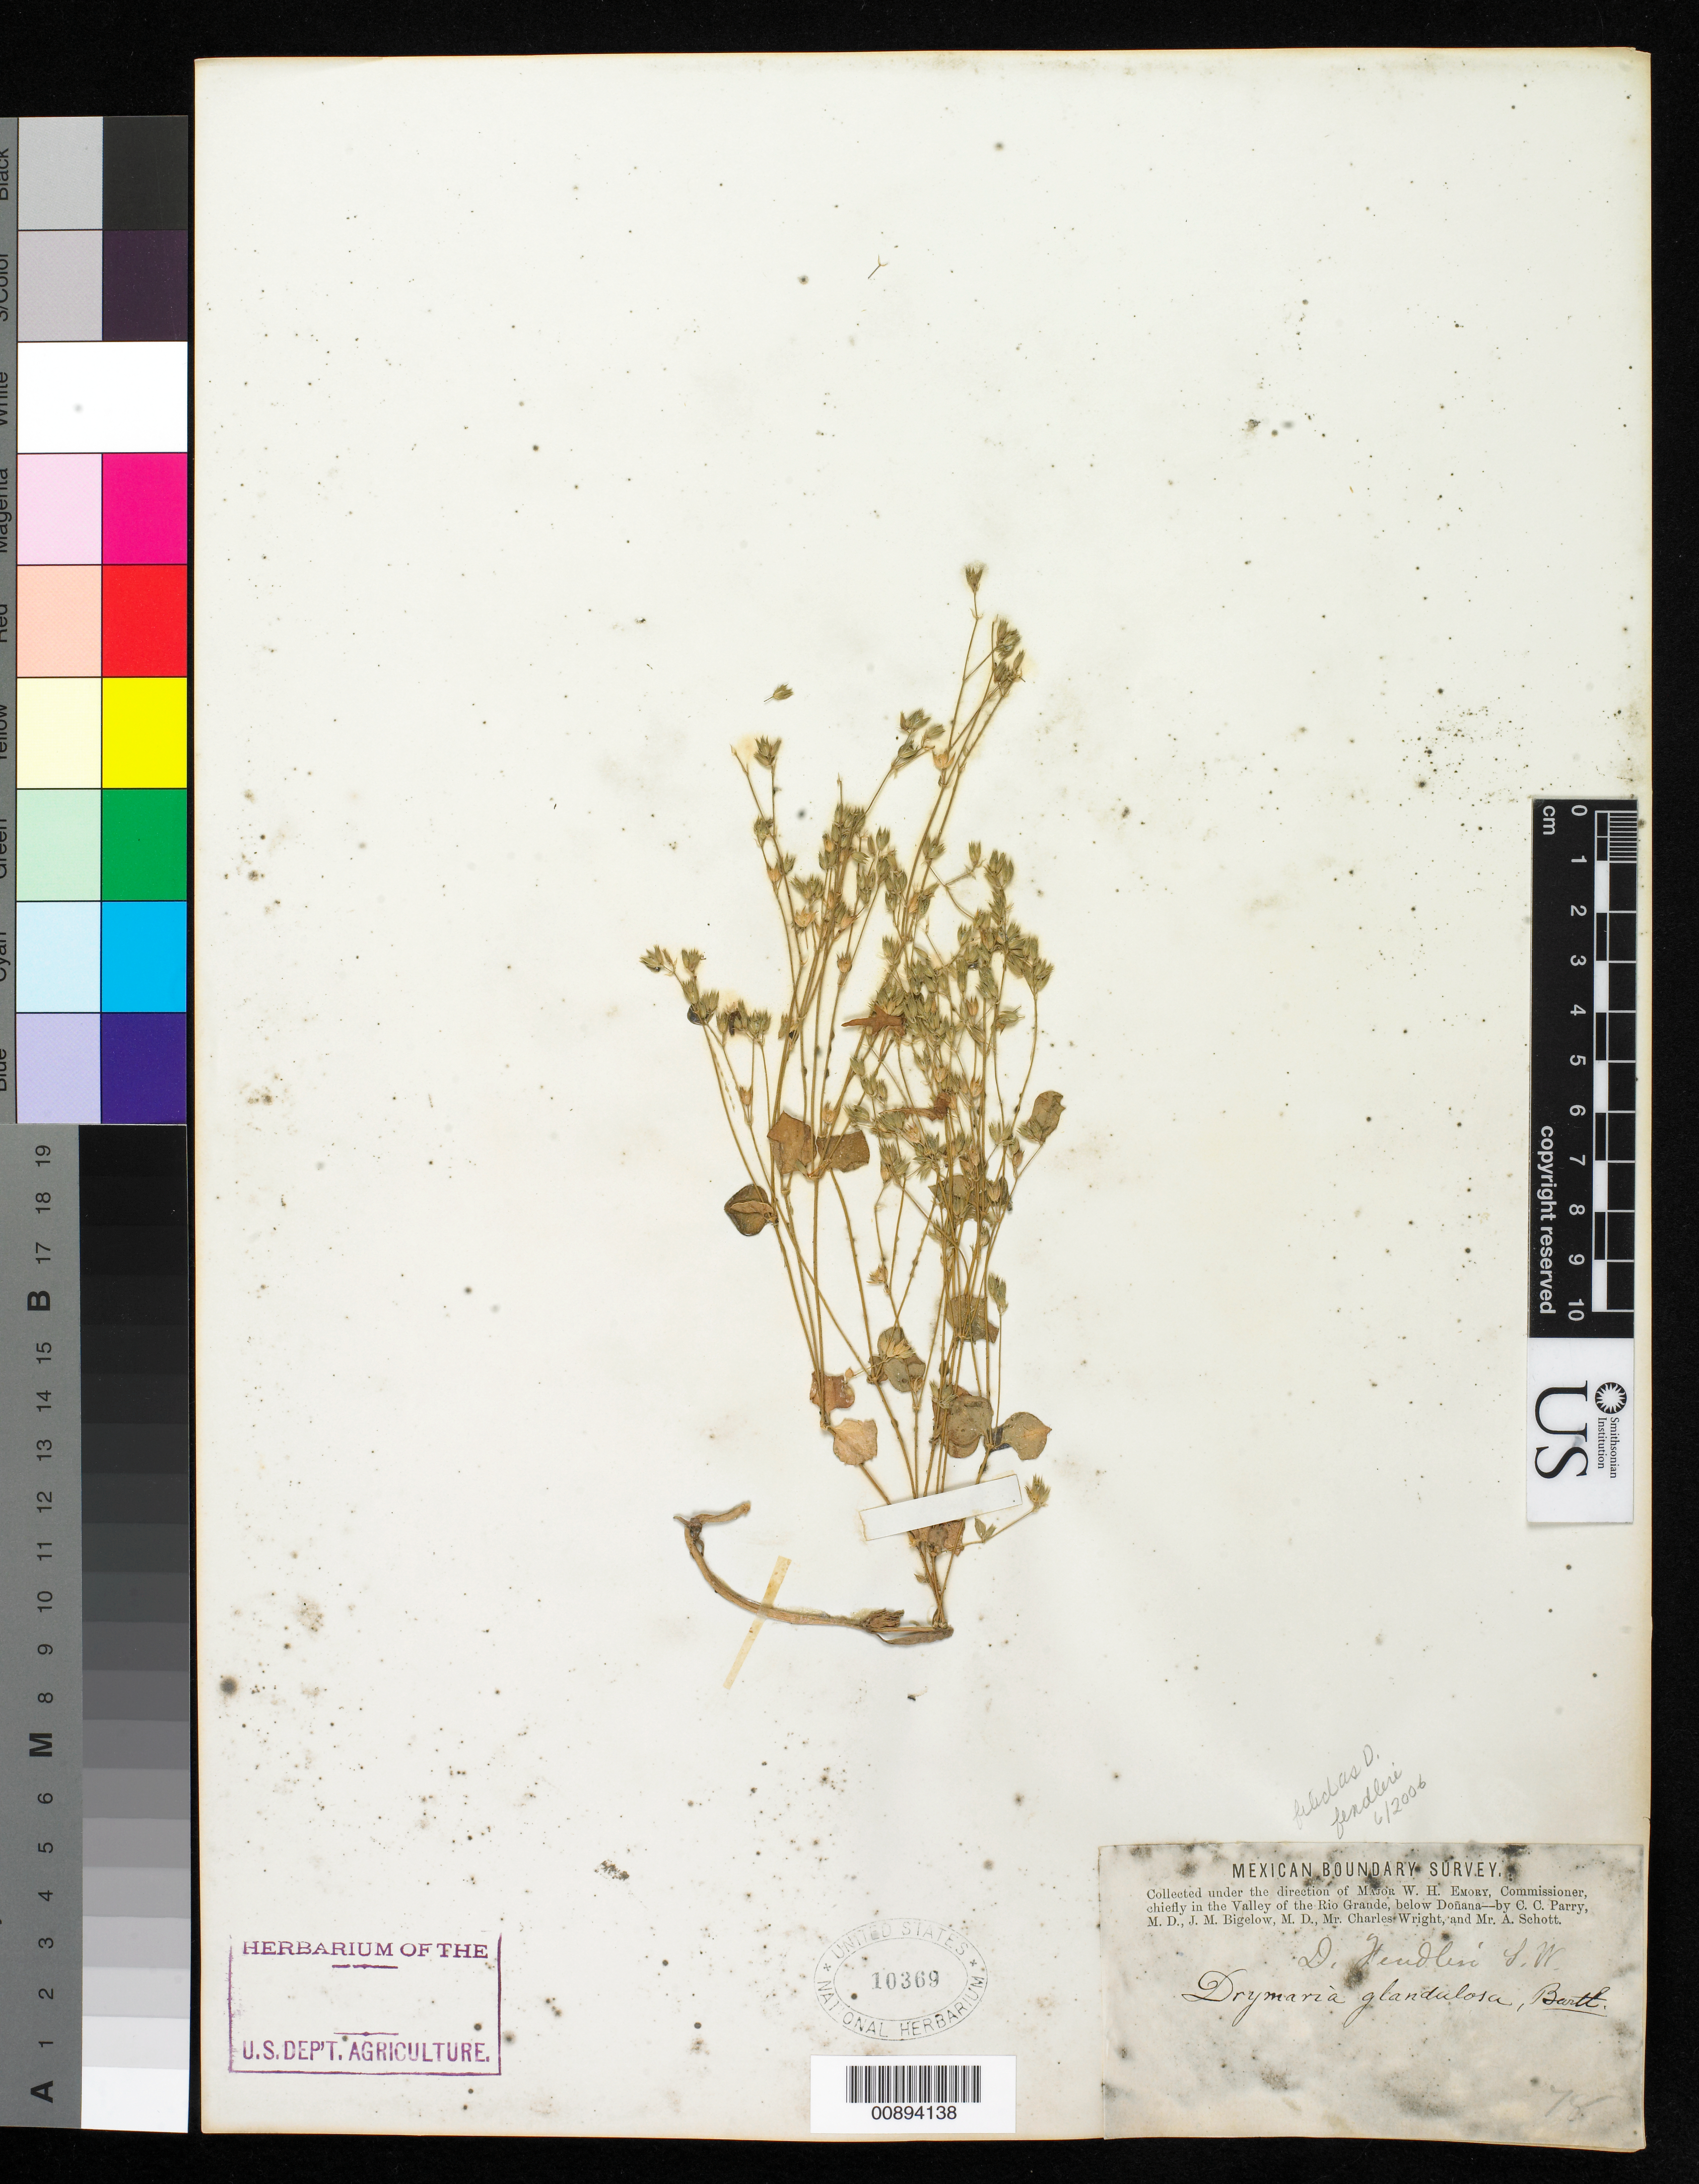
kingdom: Plantae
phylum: Tracheophyta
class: Magnoliopsida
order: Caryophyllales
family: Caryophyllaceae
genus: Drymaria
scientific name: Drymaria fendleri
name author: S. Watson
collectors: C. C. Parry, J. M. Bigelow, C. Wright & A. C. V. Schott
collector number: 78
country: United States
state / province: New Mexico / Texas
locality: Valley of the Rio Grande, below Doñana.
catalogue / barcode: US 10369